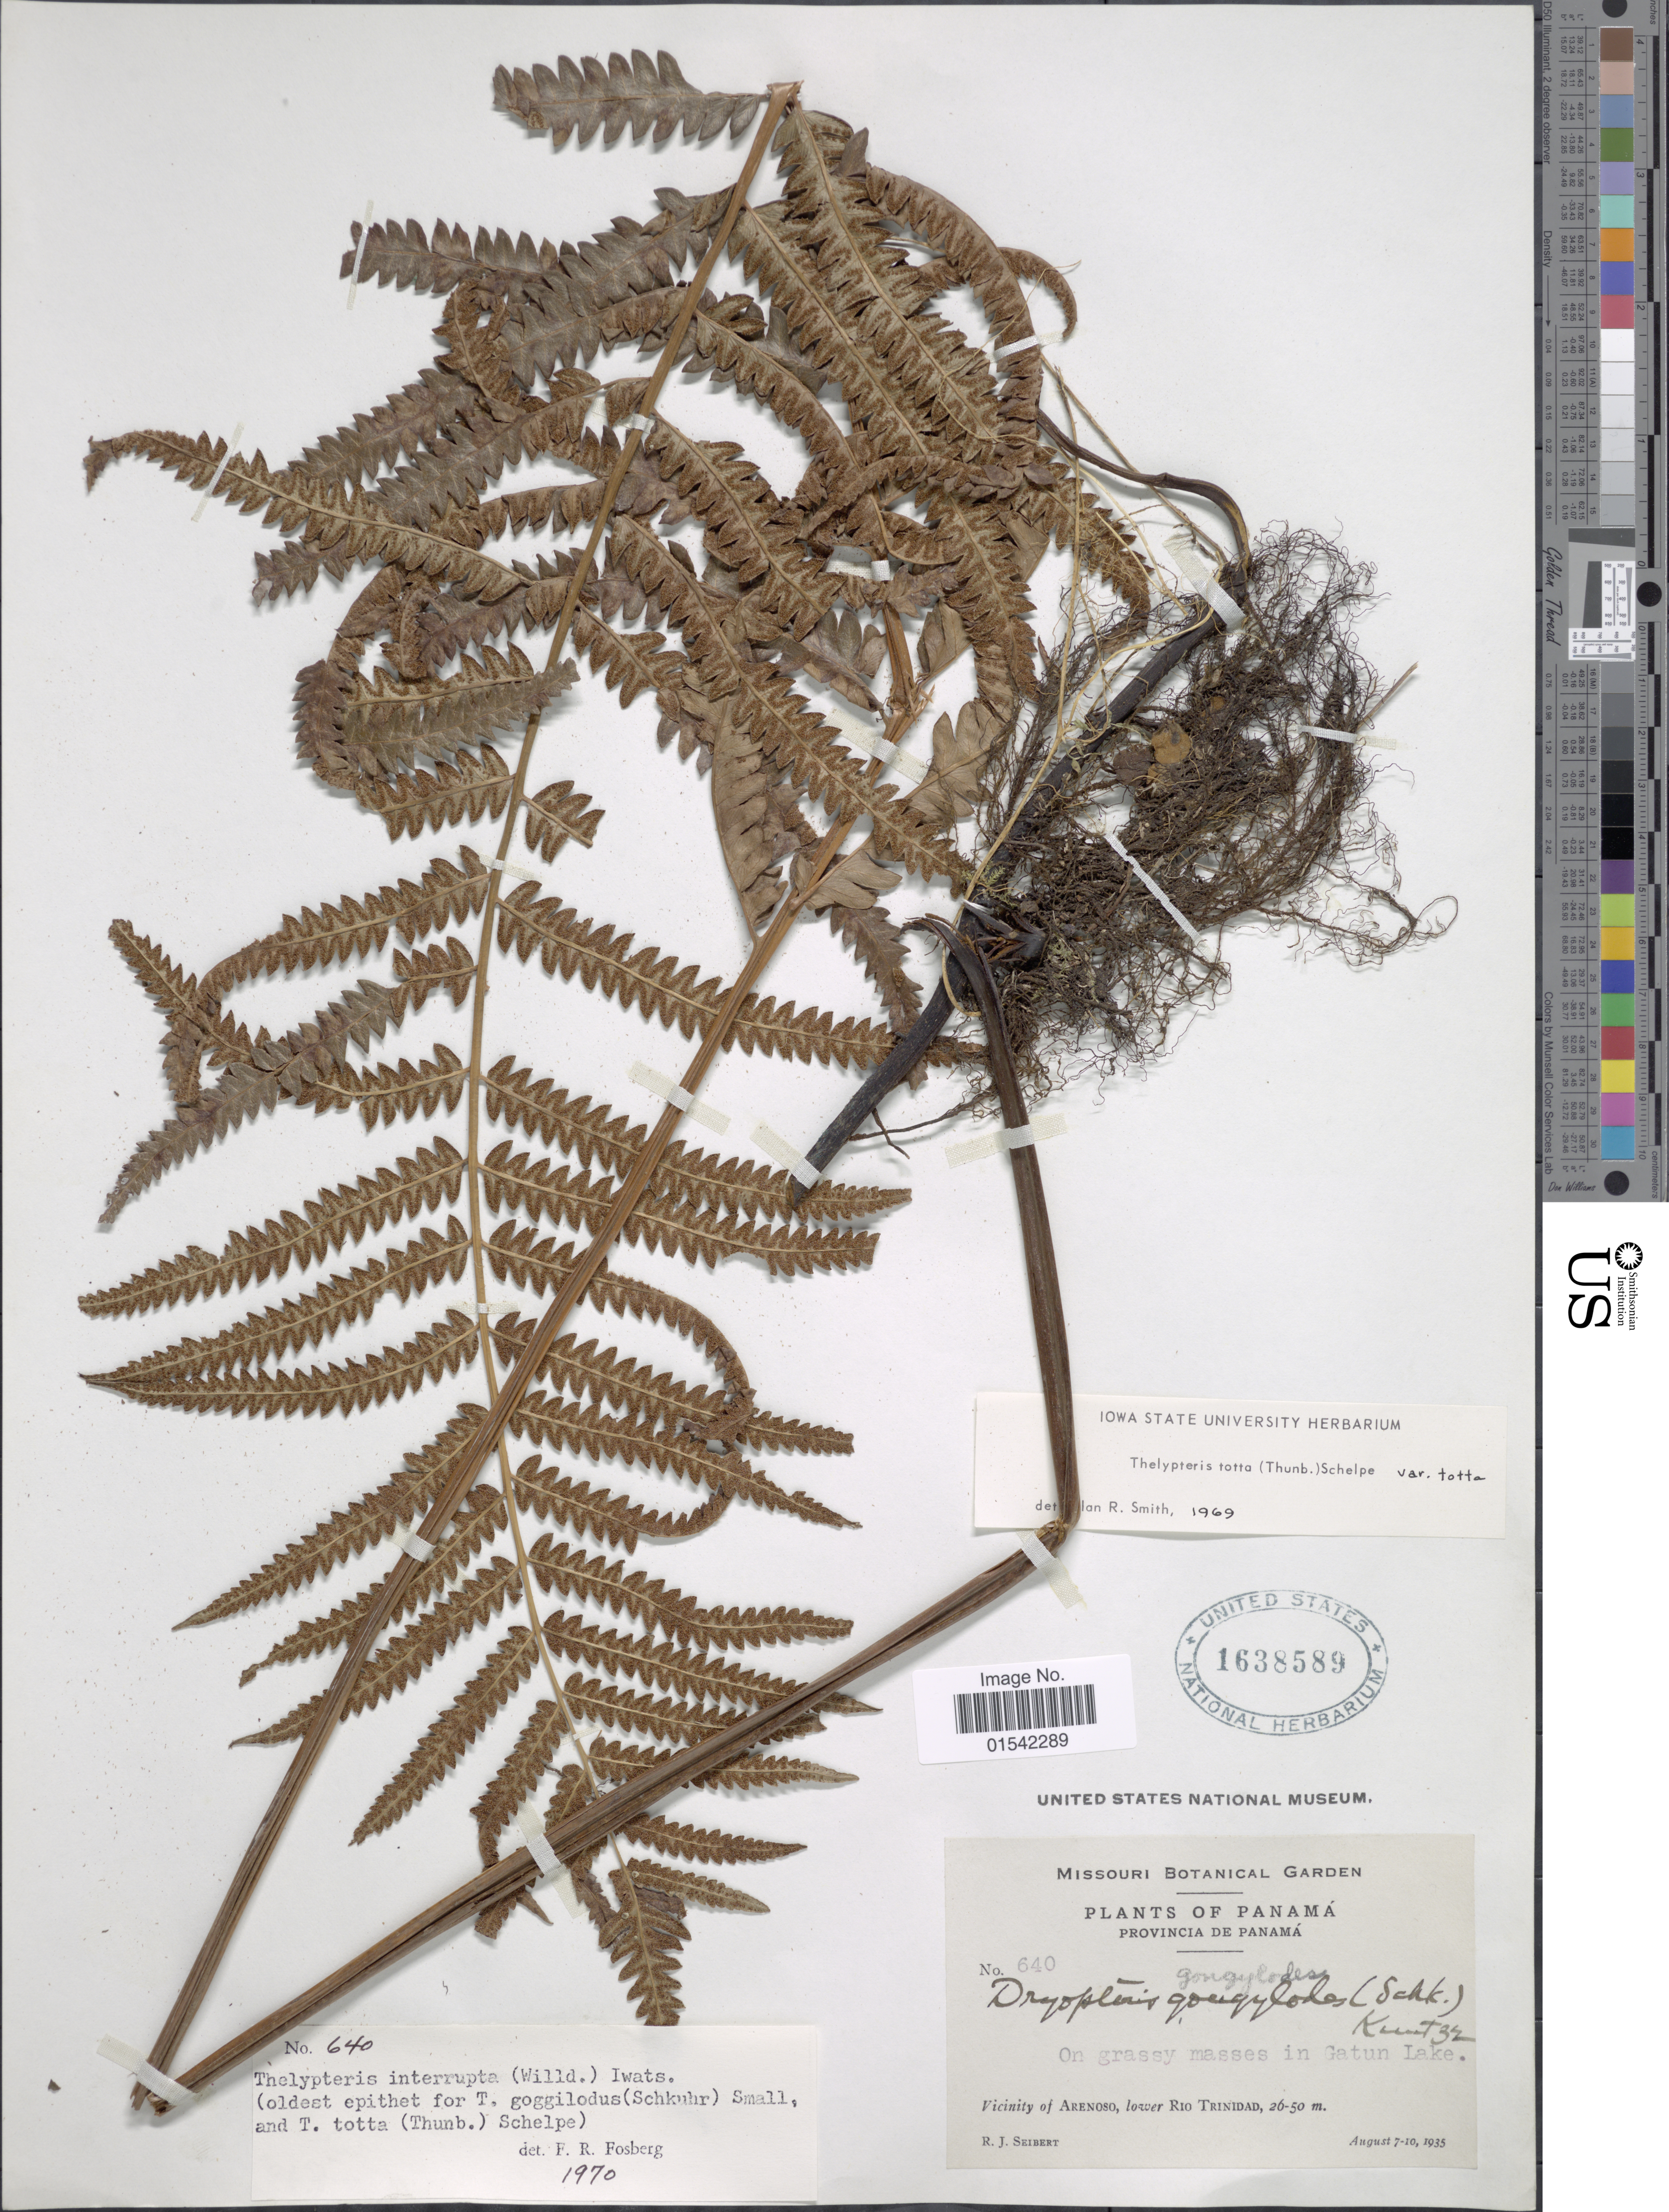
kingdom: Plantae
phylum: Tracheophyta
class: Polypodiopsida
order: Polypodiales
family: Thelypteridaceae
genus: Cyclosorus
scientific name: Cyclosorus interruptus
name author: (Willd.) H. Itô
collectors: R. J. Seibert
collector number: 640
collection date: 1935-08-07/1935-08-10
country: Panama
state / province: Panamá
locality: On grassy masses in Gatun Lake, Vicinity of Arenoso, lower Rio Trinidad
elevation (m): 26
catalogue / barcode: US 1638589